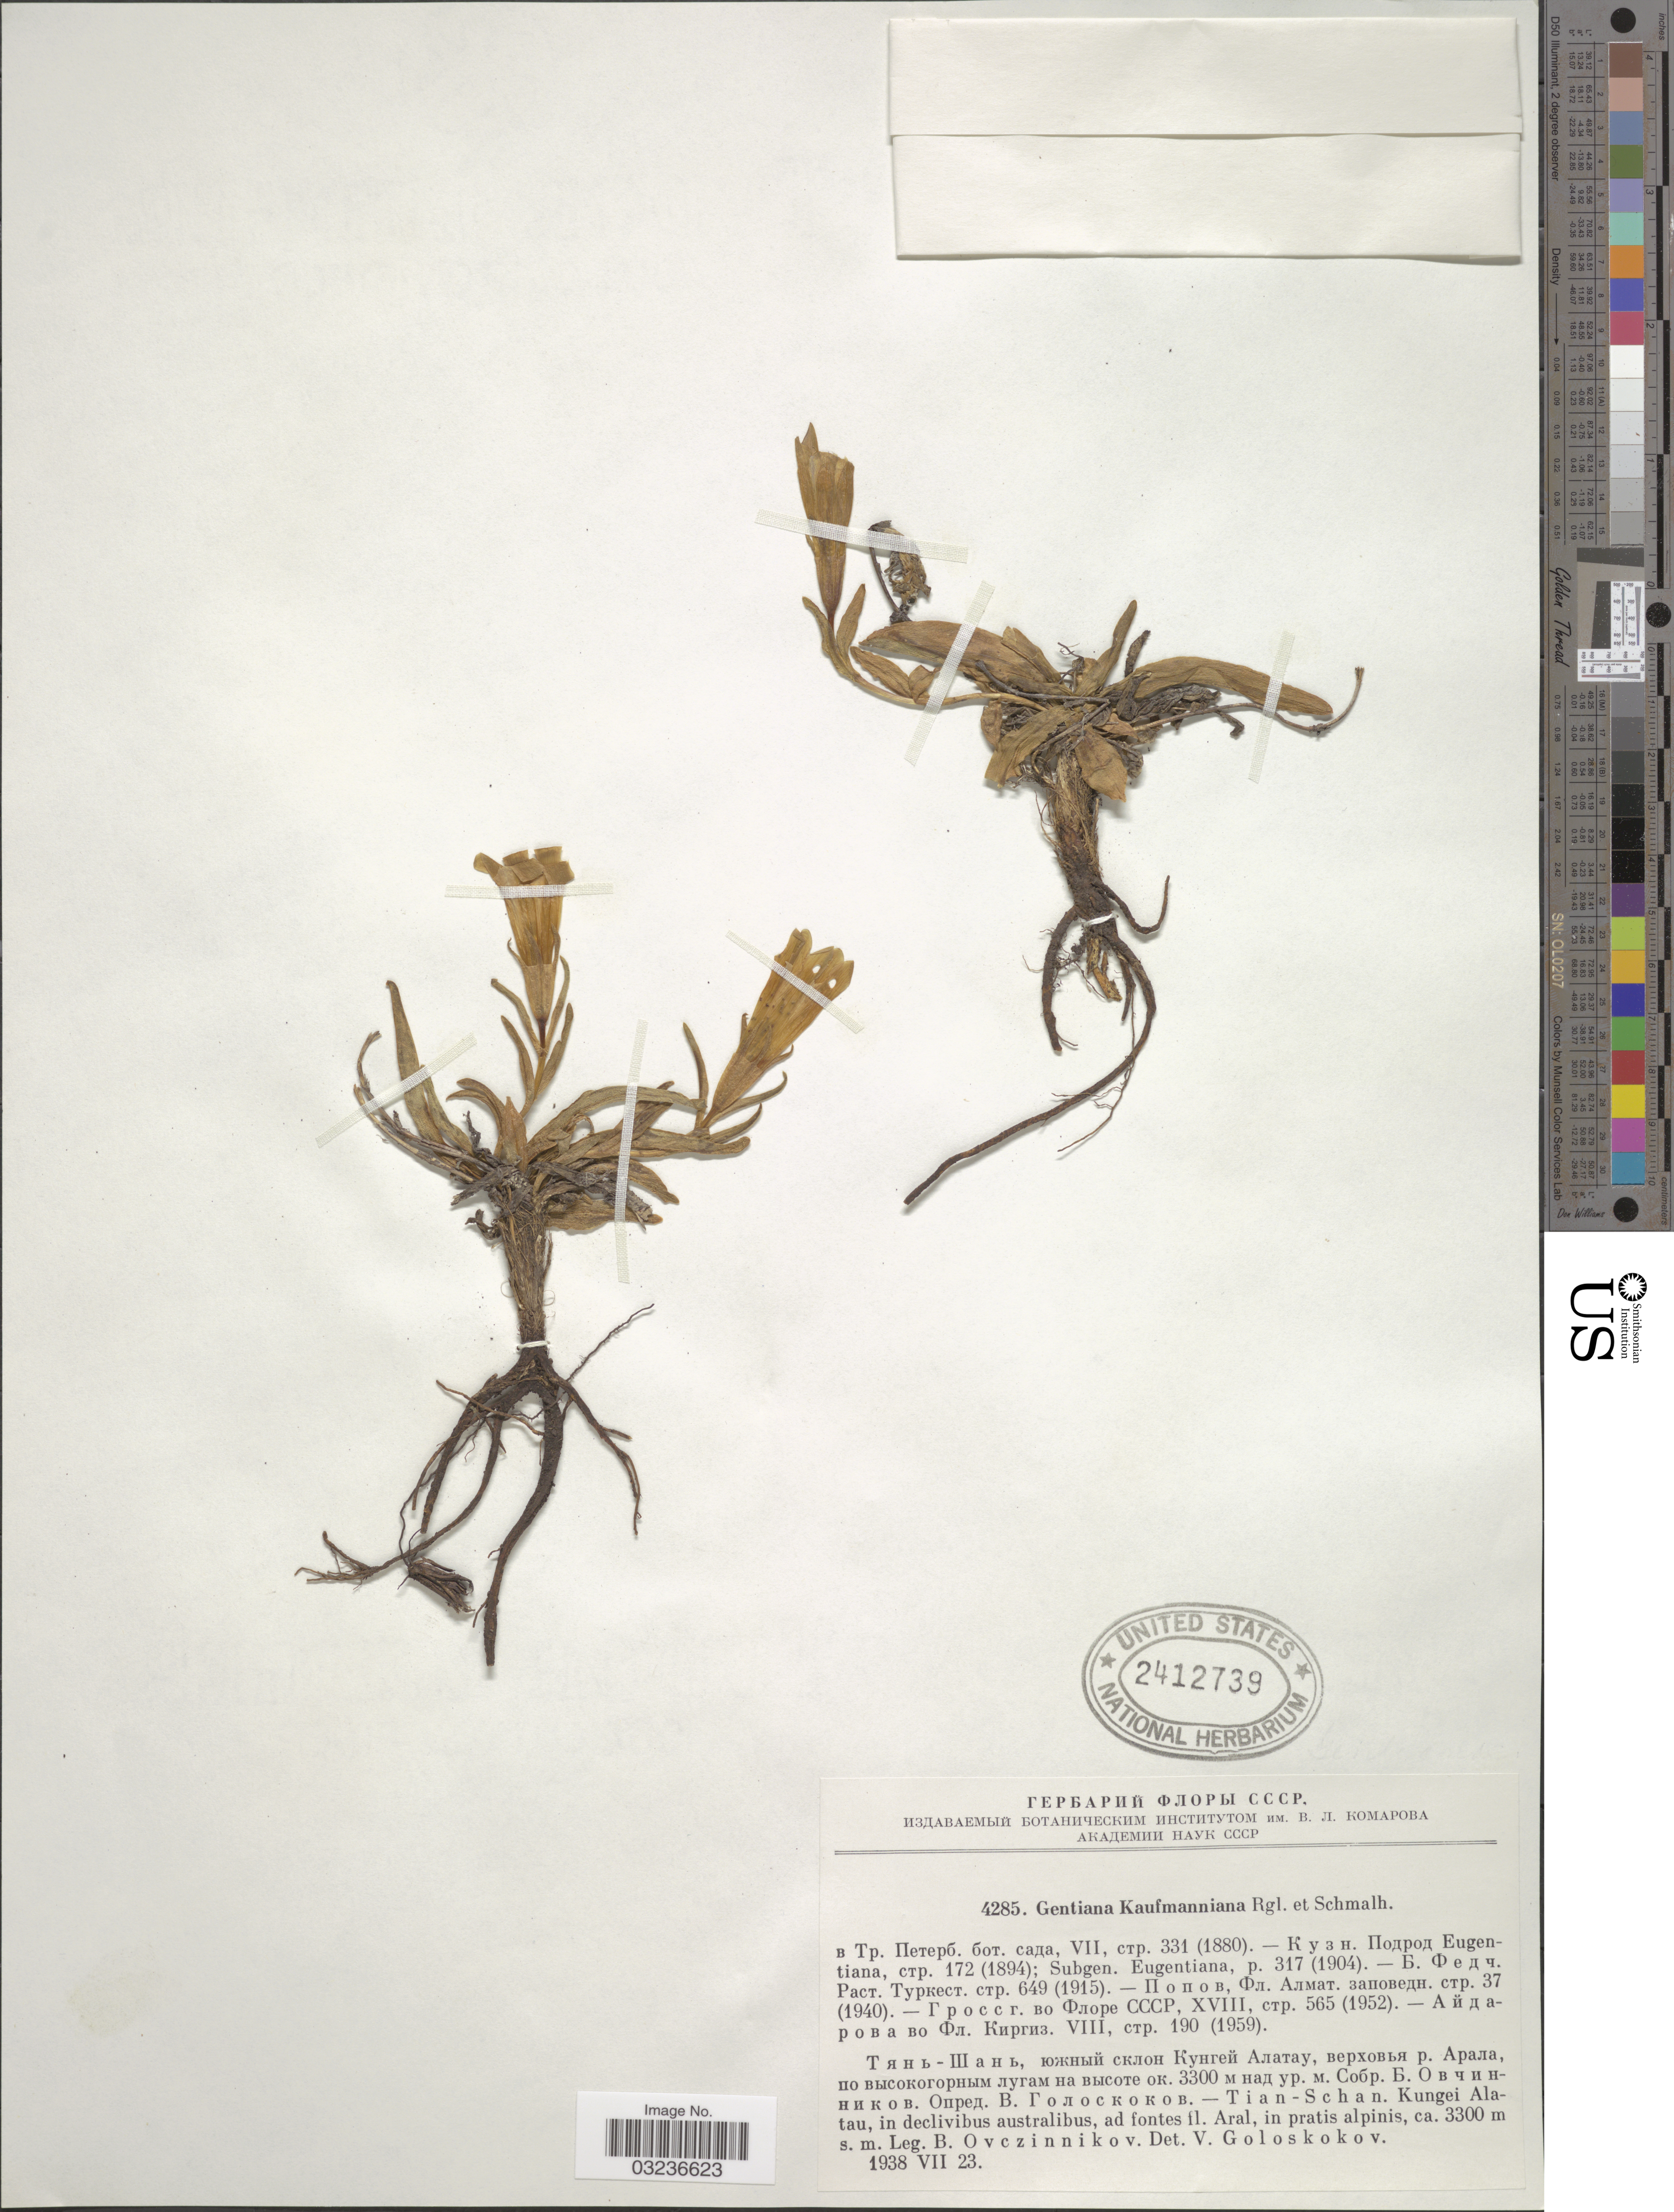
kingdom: Plantae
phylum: Tracheophyta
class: Magnoliopsida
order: Gentianales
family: Gentianaceae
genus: Gentiana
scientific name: Gentiana kaufmanniana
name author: Regel & Schmalh.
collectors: B. Ovczinnikov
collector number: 4285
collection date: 1938-07-23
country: China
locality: Tian-Schan. Kungei Alatau, in declivibus australibus, ad fontes fl. Aral, in pratis alpinis.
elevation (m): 3300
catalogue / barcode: US 2412739